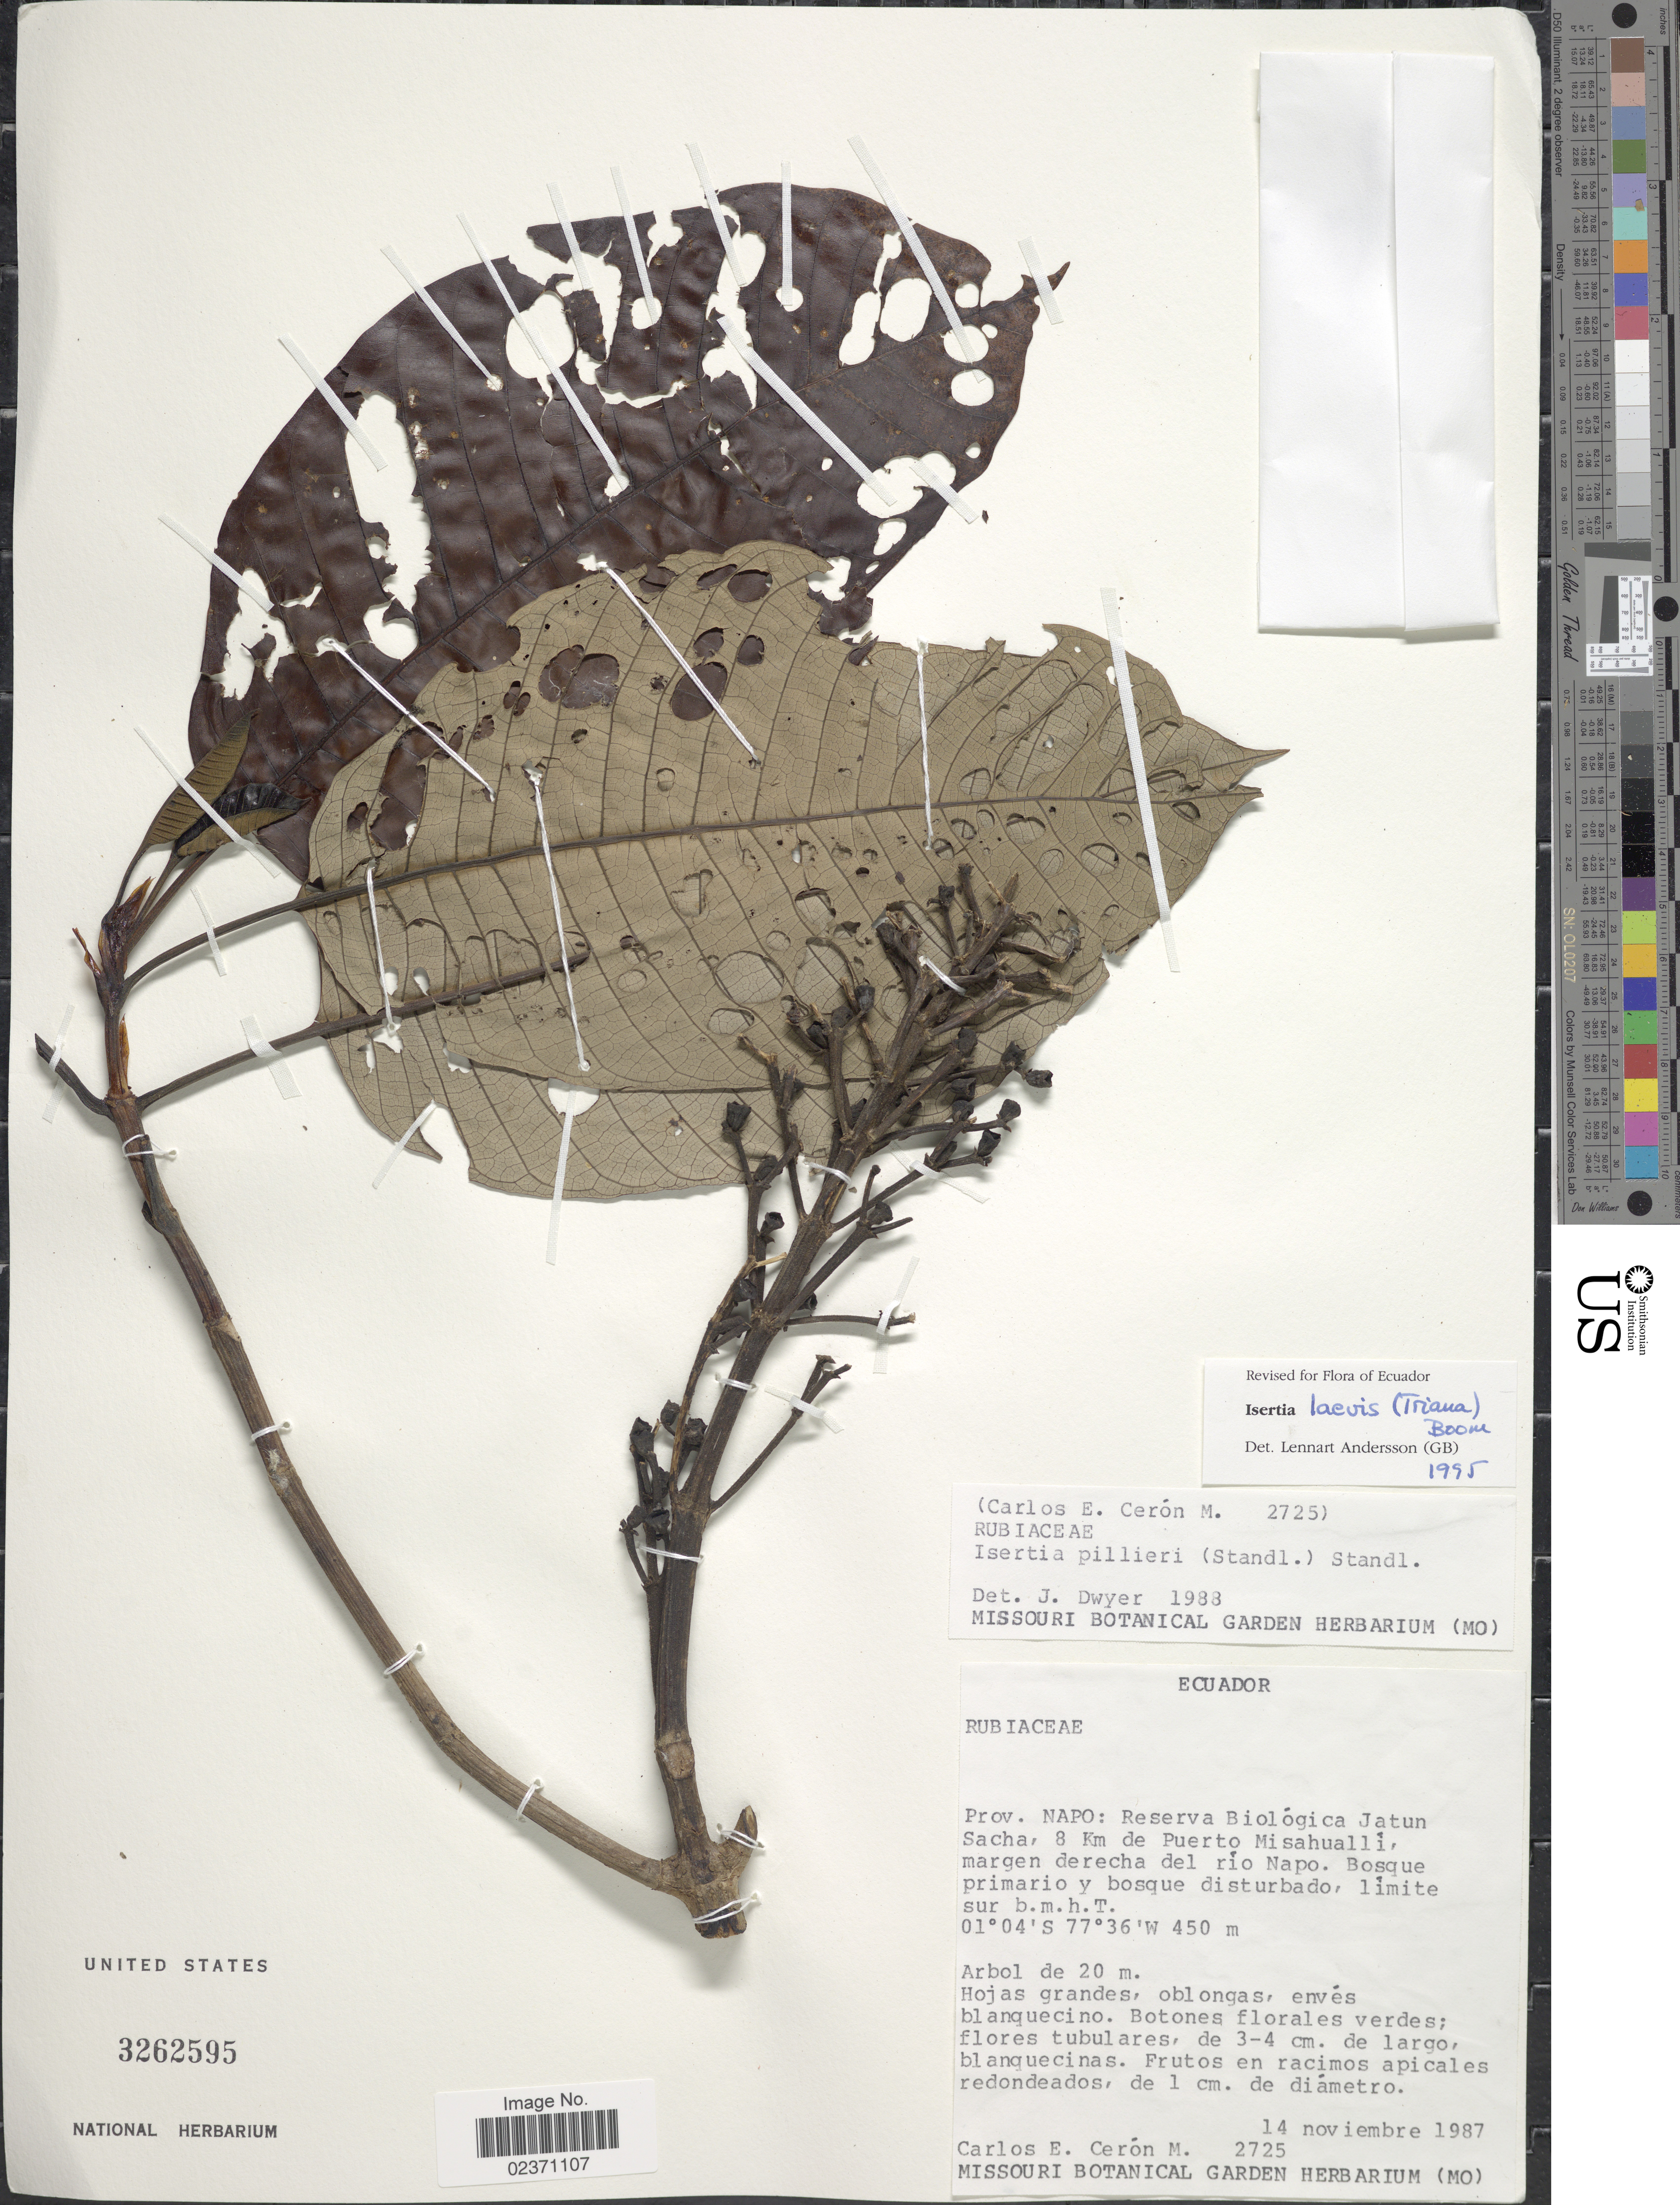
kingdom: Plantae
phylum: Tracheophyta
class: Magnoliopsida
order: Gentianales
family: Rubiaceae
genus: Isertia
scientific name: Isertia laevis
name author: (Triana) B.M. Boom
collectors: C. E. Cerón M.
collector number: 2725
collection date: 1987-11-14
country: Ecuador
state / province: Napo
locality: Reserva Biologica Jatun Sacha, 8 Km de Puerto Misahualli, margen derecha del rio Napo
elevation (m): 450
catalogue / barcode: US 3262595